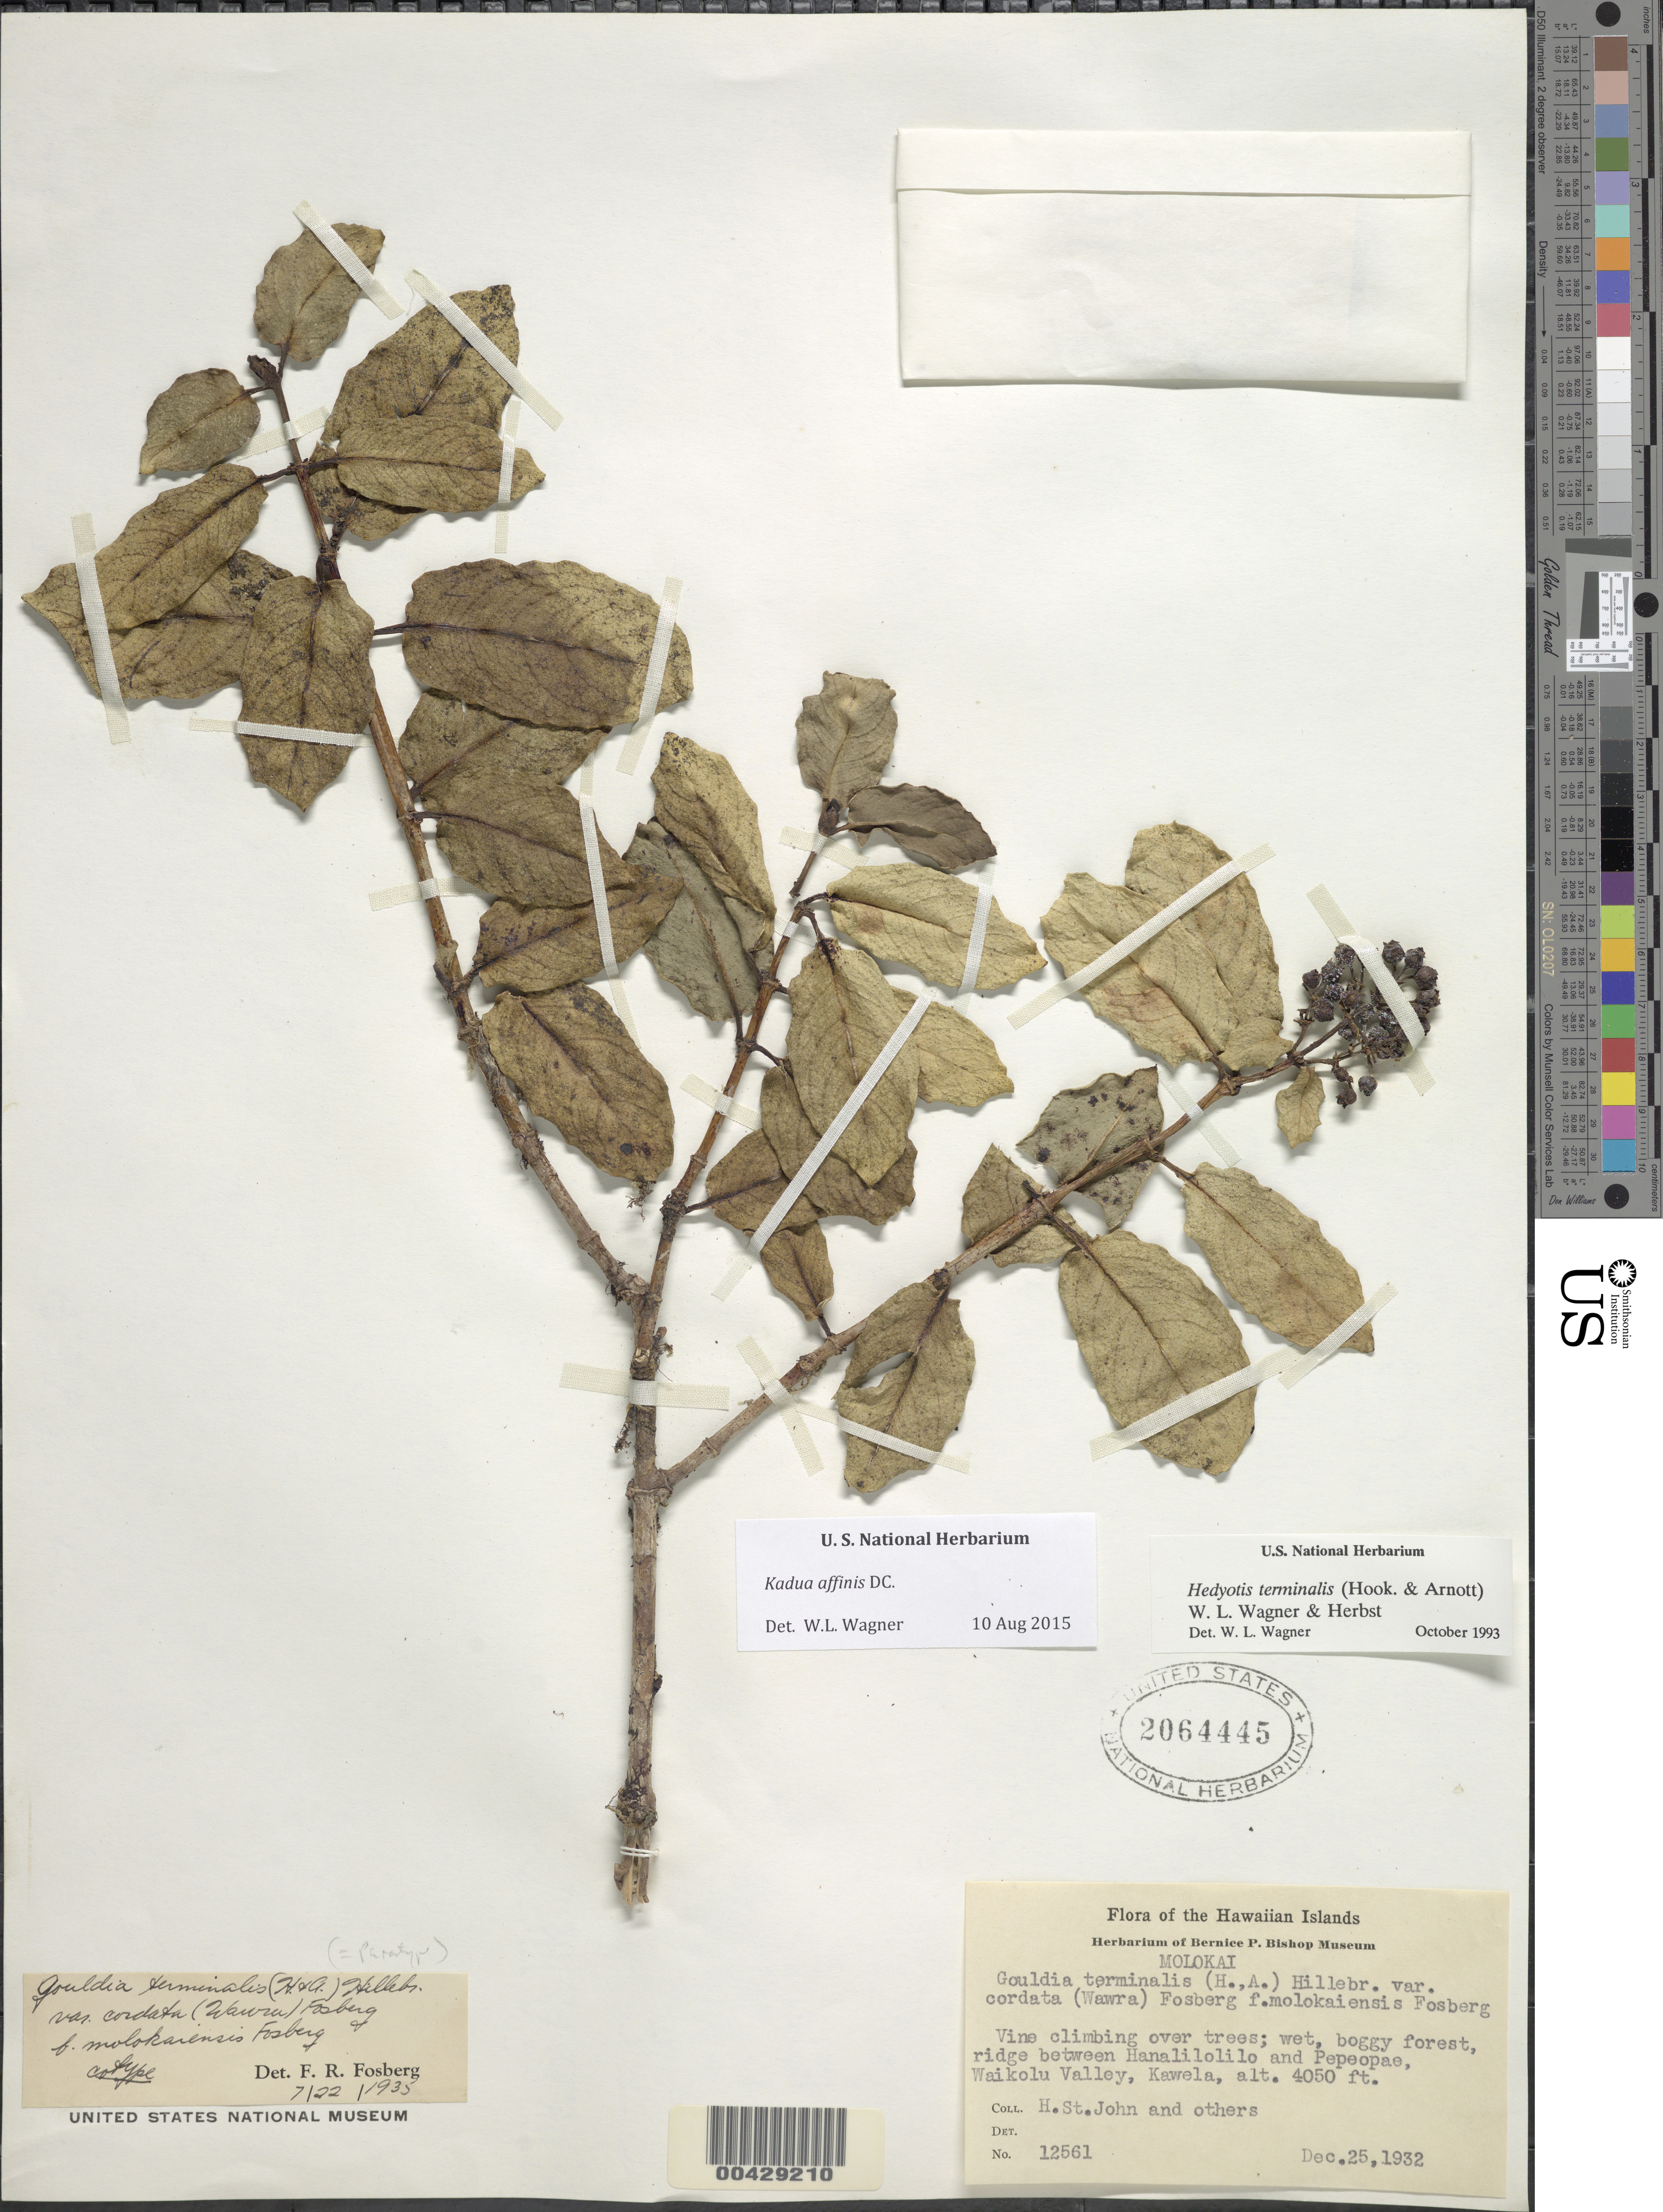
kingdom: Plantae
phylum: Tracheophyta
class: Magnoliopsida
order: Gentianales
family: Rubiaceae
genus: Kadua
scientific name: Kadua affinis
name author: DC.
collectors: H. St. John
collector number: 12561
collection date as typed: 25 Dec 1932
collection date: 1932-12-25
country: United States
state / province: Hawaii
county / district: Maui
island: Moloka'i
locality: Ridge between Hanalilolilo and Pepeopae, Waikolu Valley, Kawela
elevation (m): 1234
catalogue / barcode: US 2064445